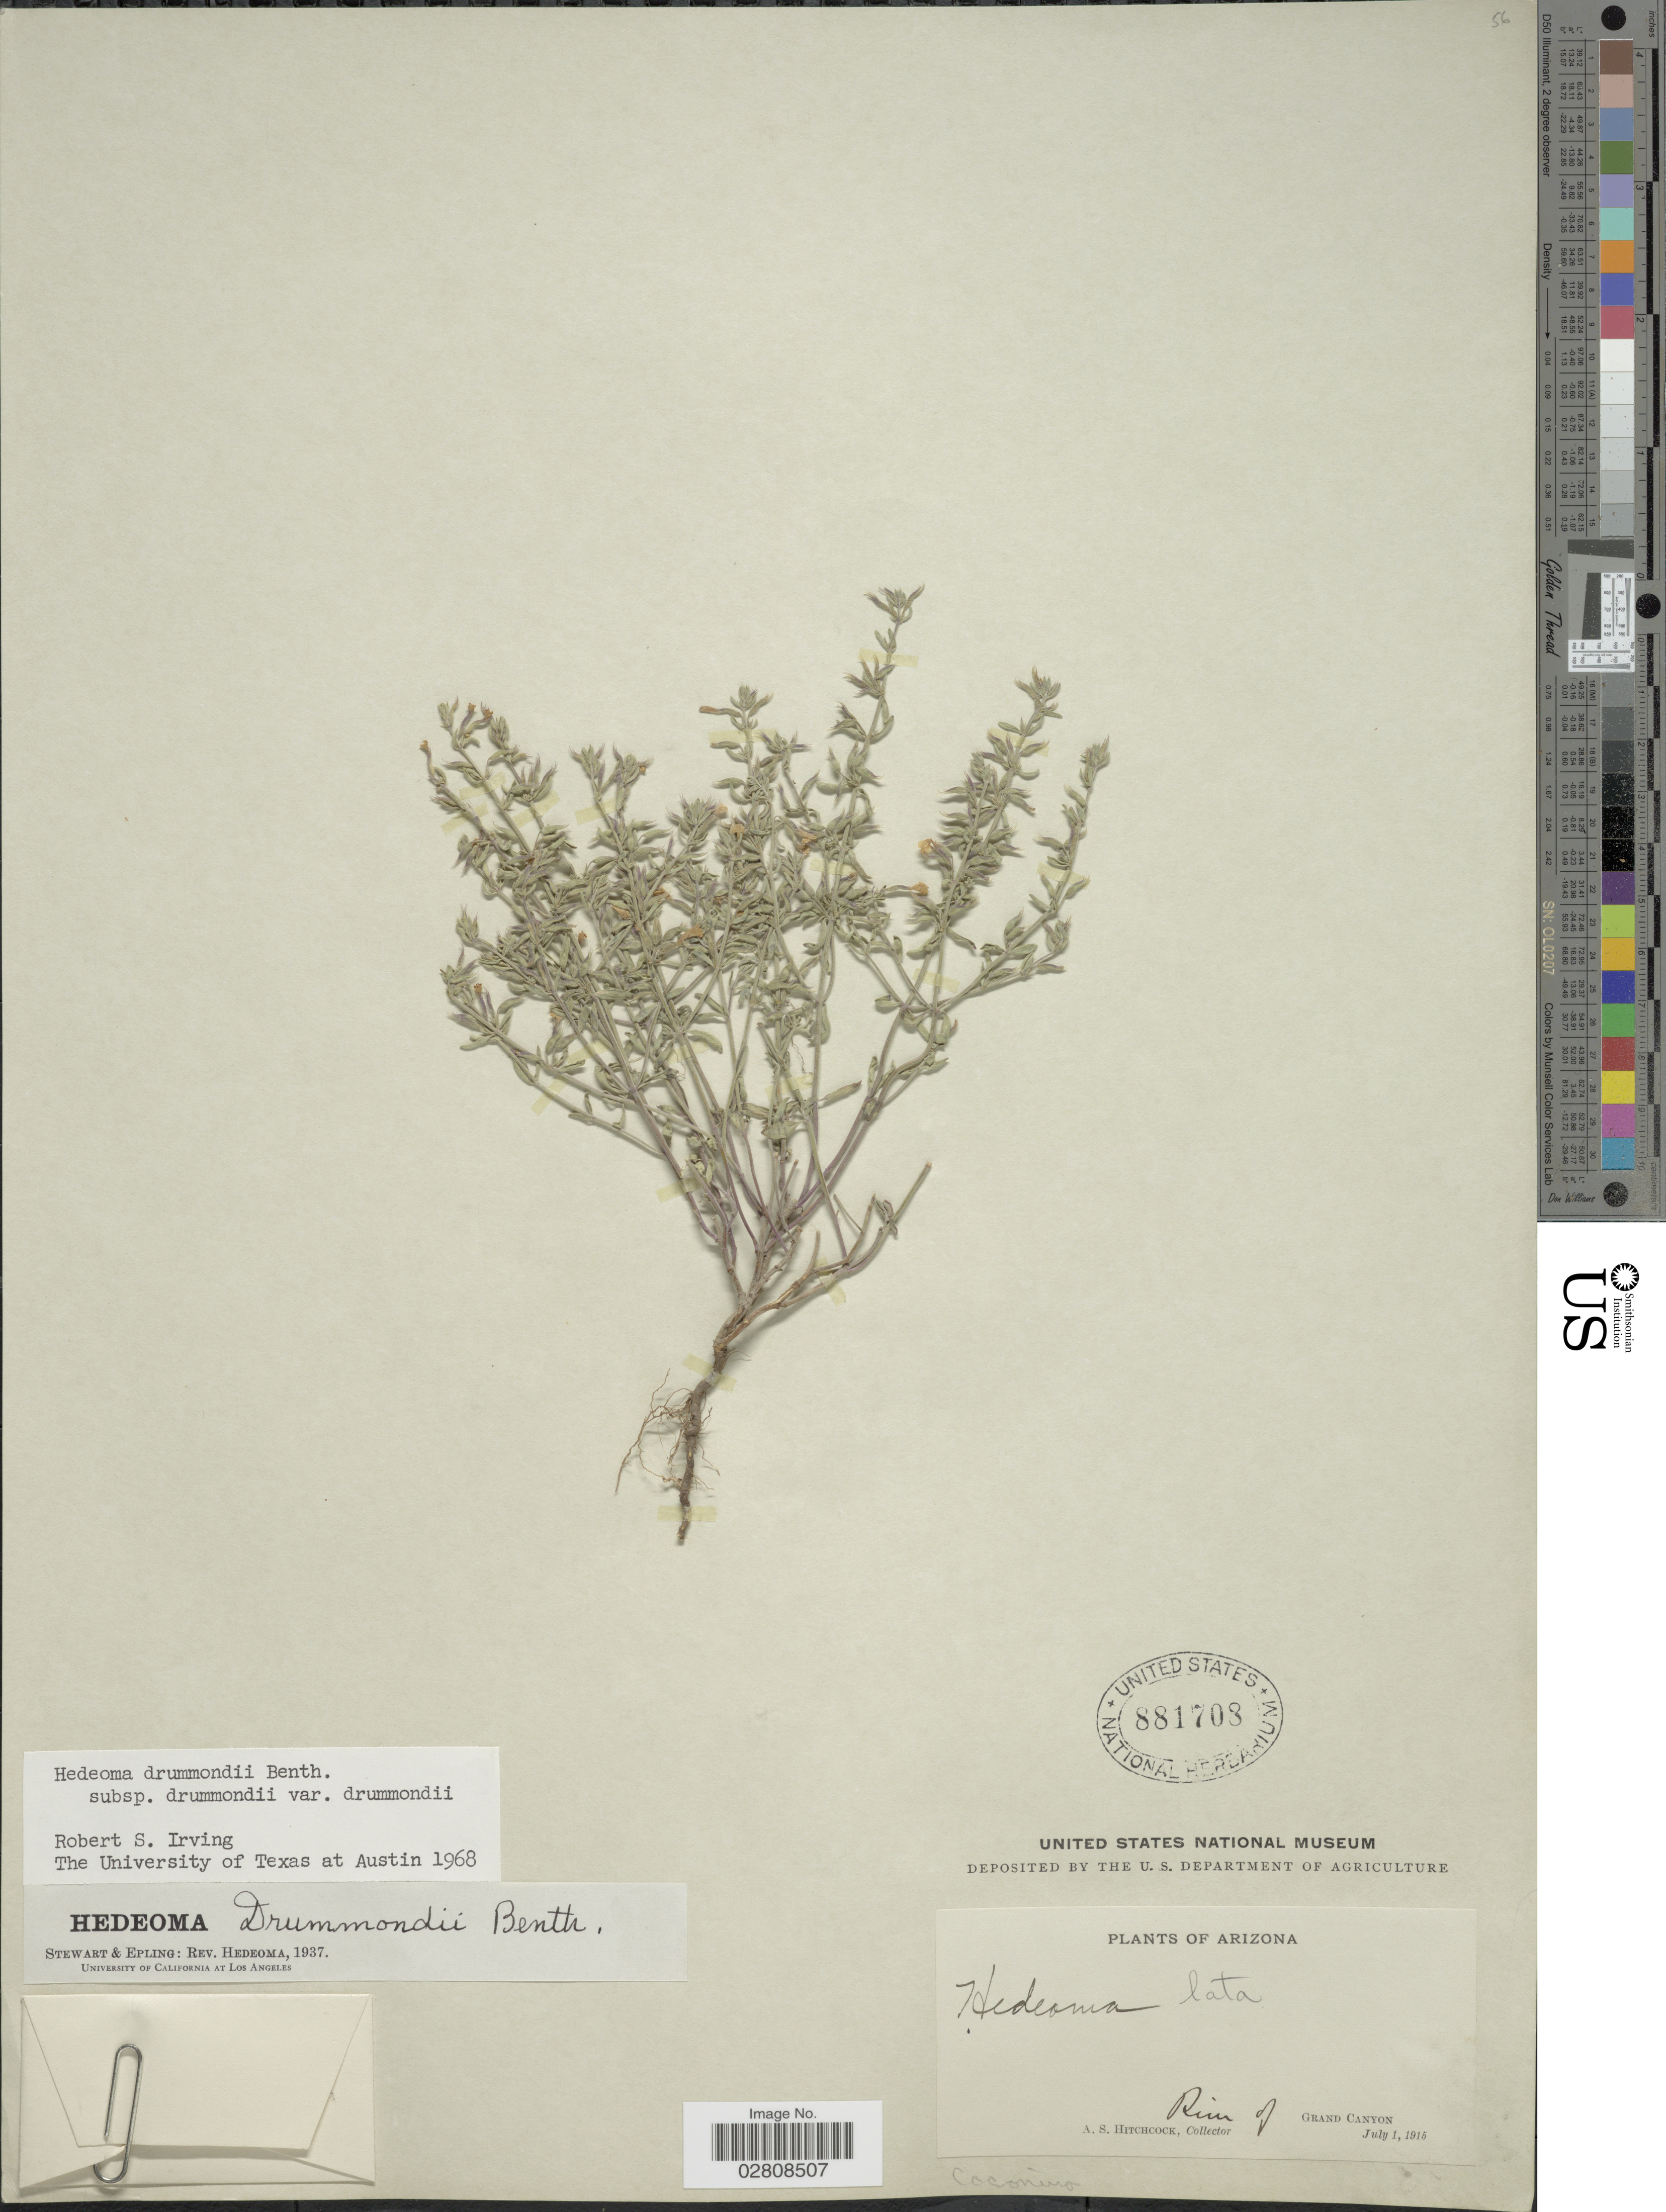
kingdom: Plantae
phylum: Tracheophyta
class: Magnoliopsida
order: Lamiales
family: Lamiaceae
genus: Hedeoma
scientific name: Hedeoma drummondii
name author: Benth.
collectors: A. S. Hitchcock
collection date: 1915-07-01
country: United States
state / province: Arizona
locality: Rim of Grand Canyon. Coconino.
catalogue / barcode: US 881708